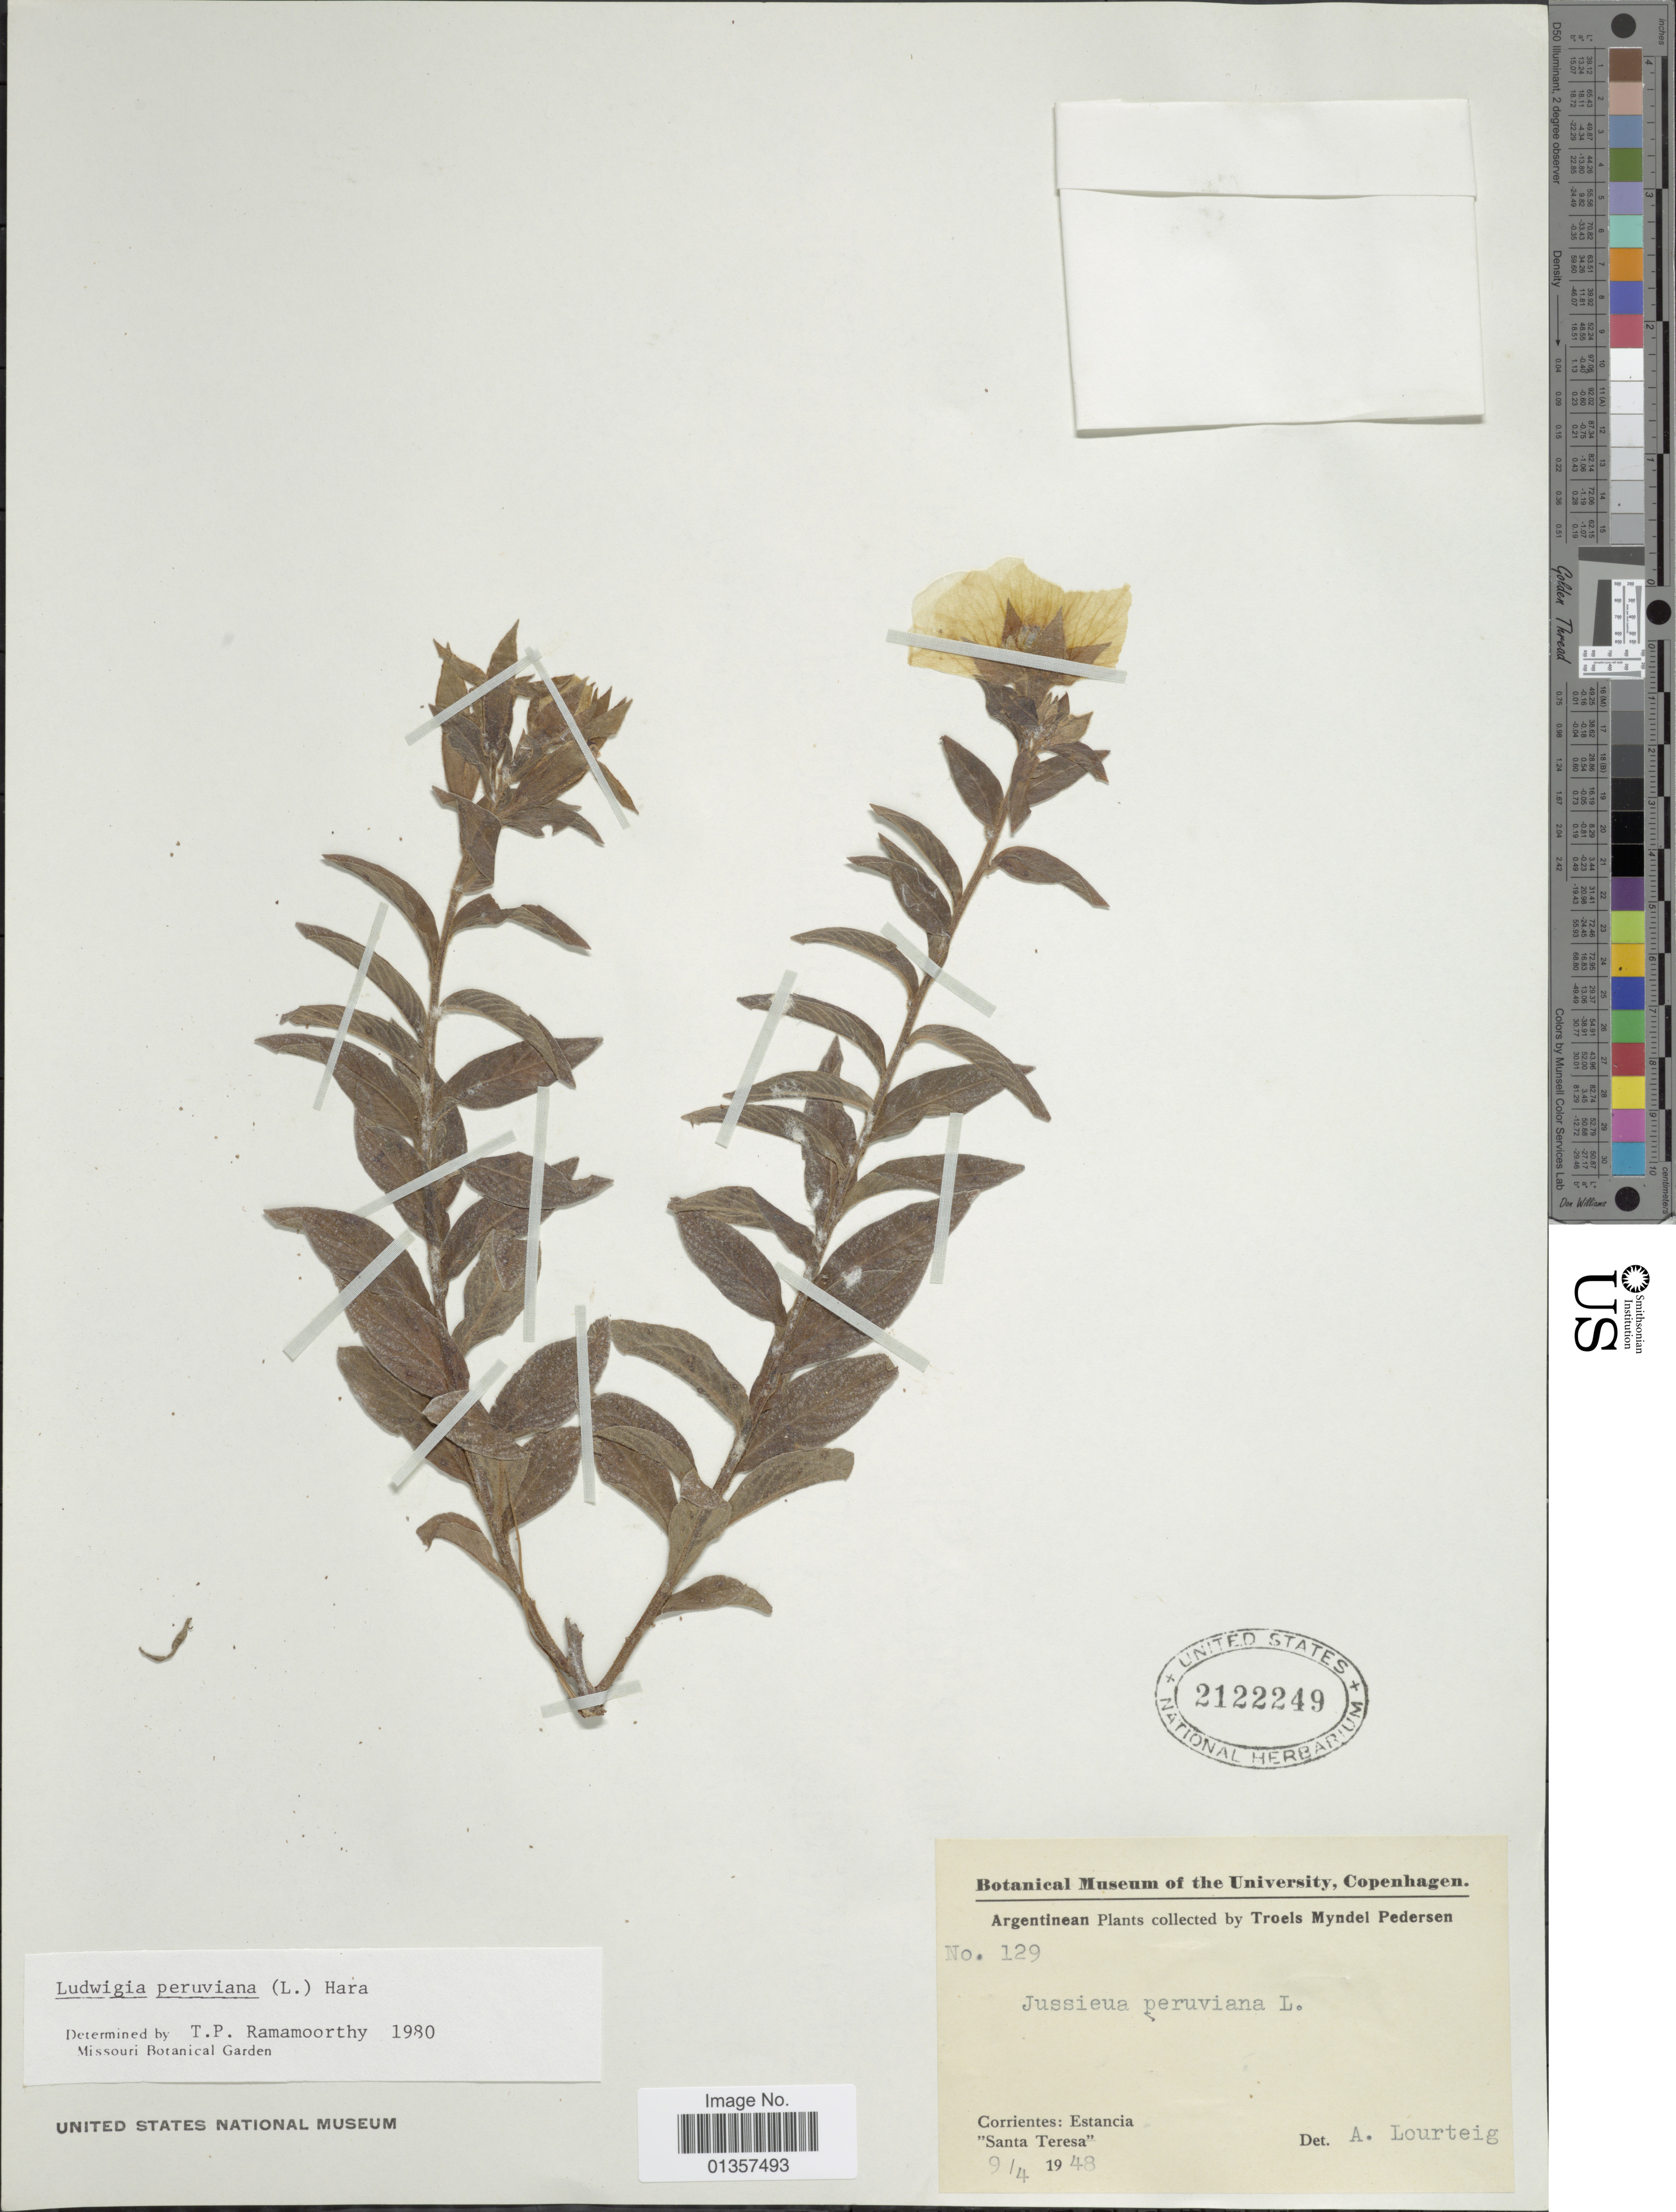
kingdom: Plantae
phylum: Tracheophyta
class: Magnoliopsida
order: Myrtales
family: Onagraceae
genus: Ludwigia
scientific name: Ludwigia peruviana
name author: (L.) H. Hara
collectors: T. Pederson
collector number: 129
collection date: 1948-04-09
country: Argentina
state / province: Corrientes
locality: Estancia, "Santa Teresa"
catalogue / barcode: US 2122249